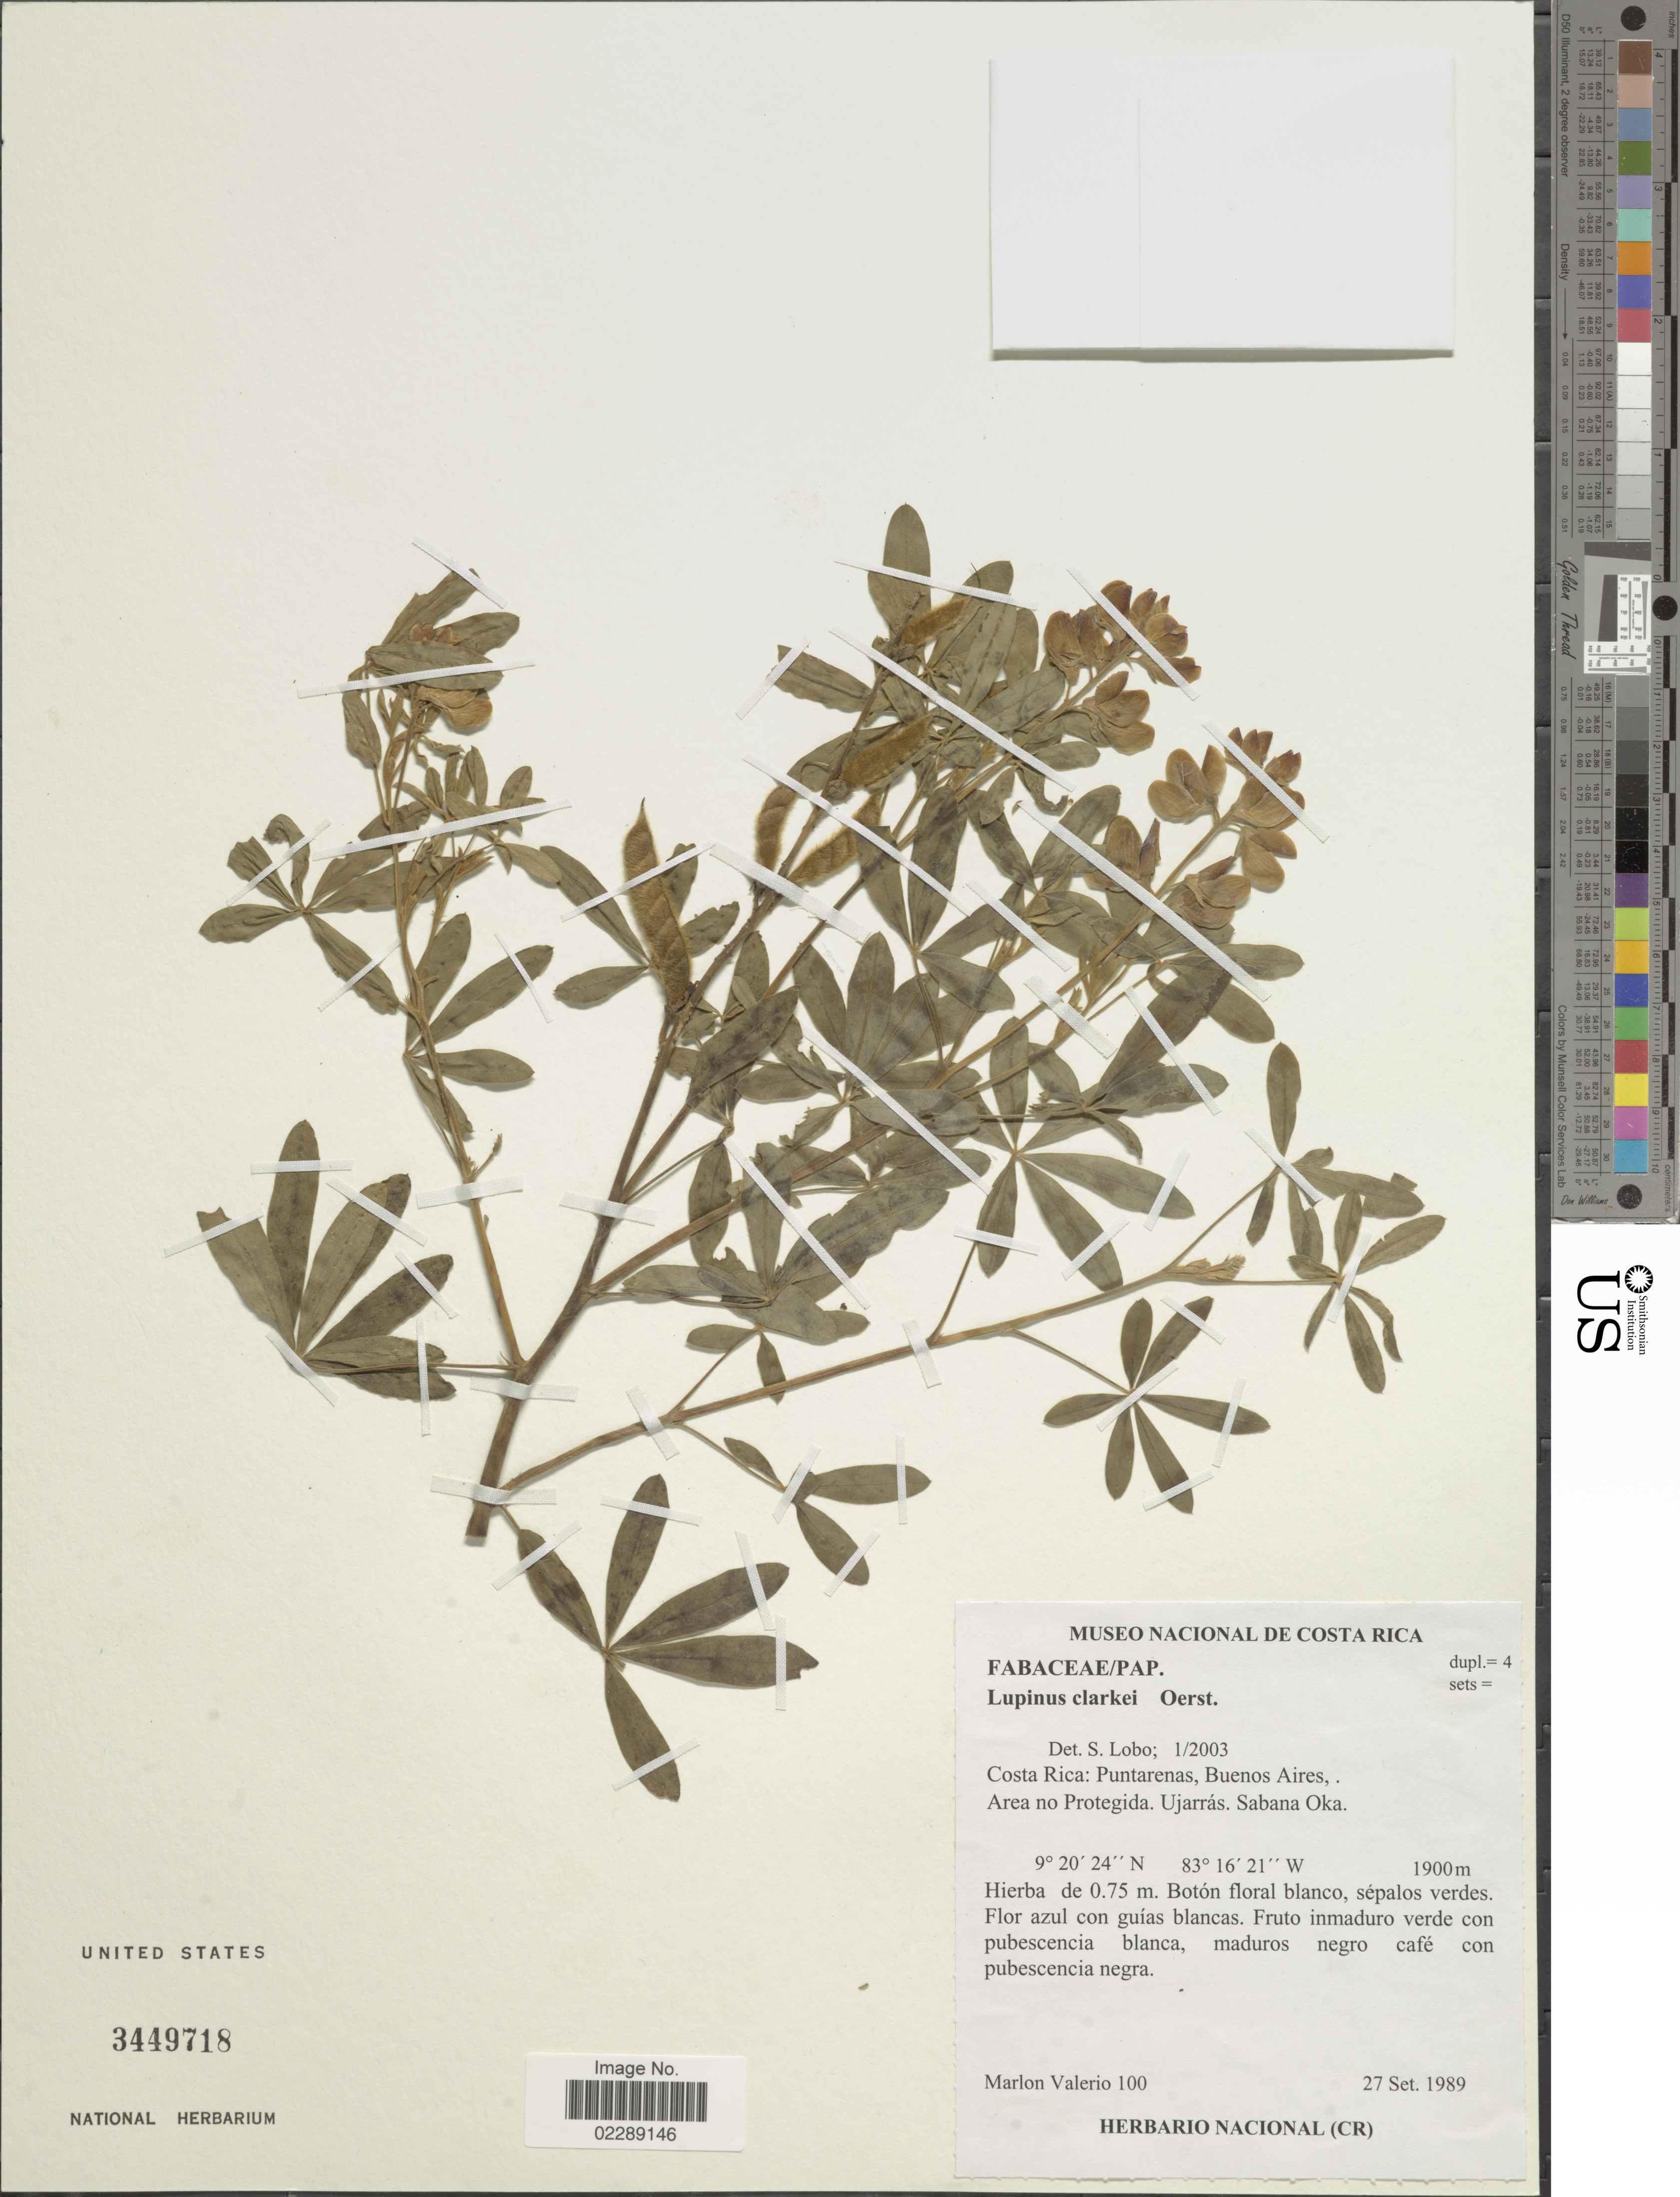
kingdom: Plantae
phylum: Tracheophyta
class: Magnoliopsida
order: Fabales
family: Fabaceae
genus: Lupinus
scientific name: Lupinus clarkei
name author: Oerst.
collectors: M. Valerio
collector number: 100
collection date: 1989-09-27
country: Costa Rica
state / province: Puntarenas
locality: Costa Rica: Puntarenas, Buenos Aires, Area no Protegida, Ujarras, Sabana Oka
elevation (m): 1900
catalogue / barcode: US 3449718